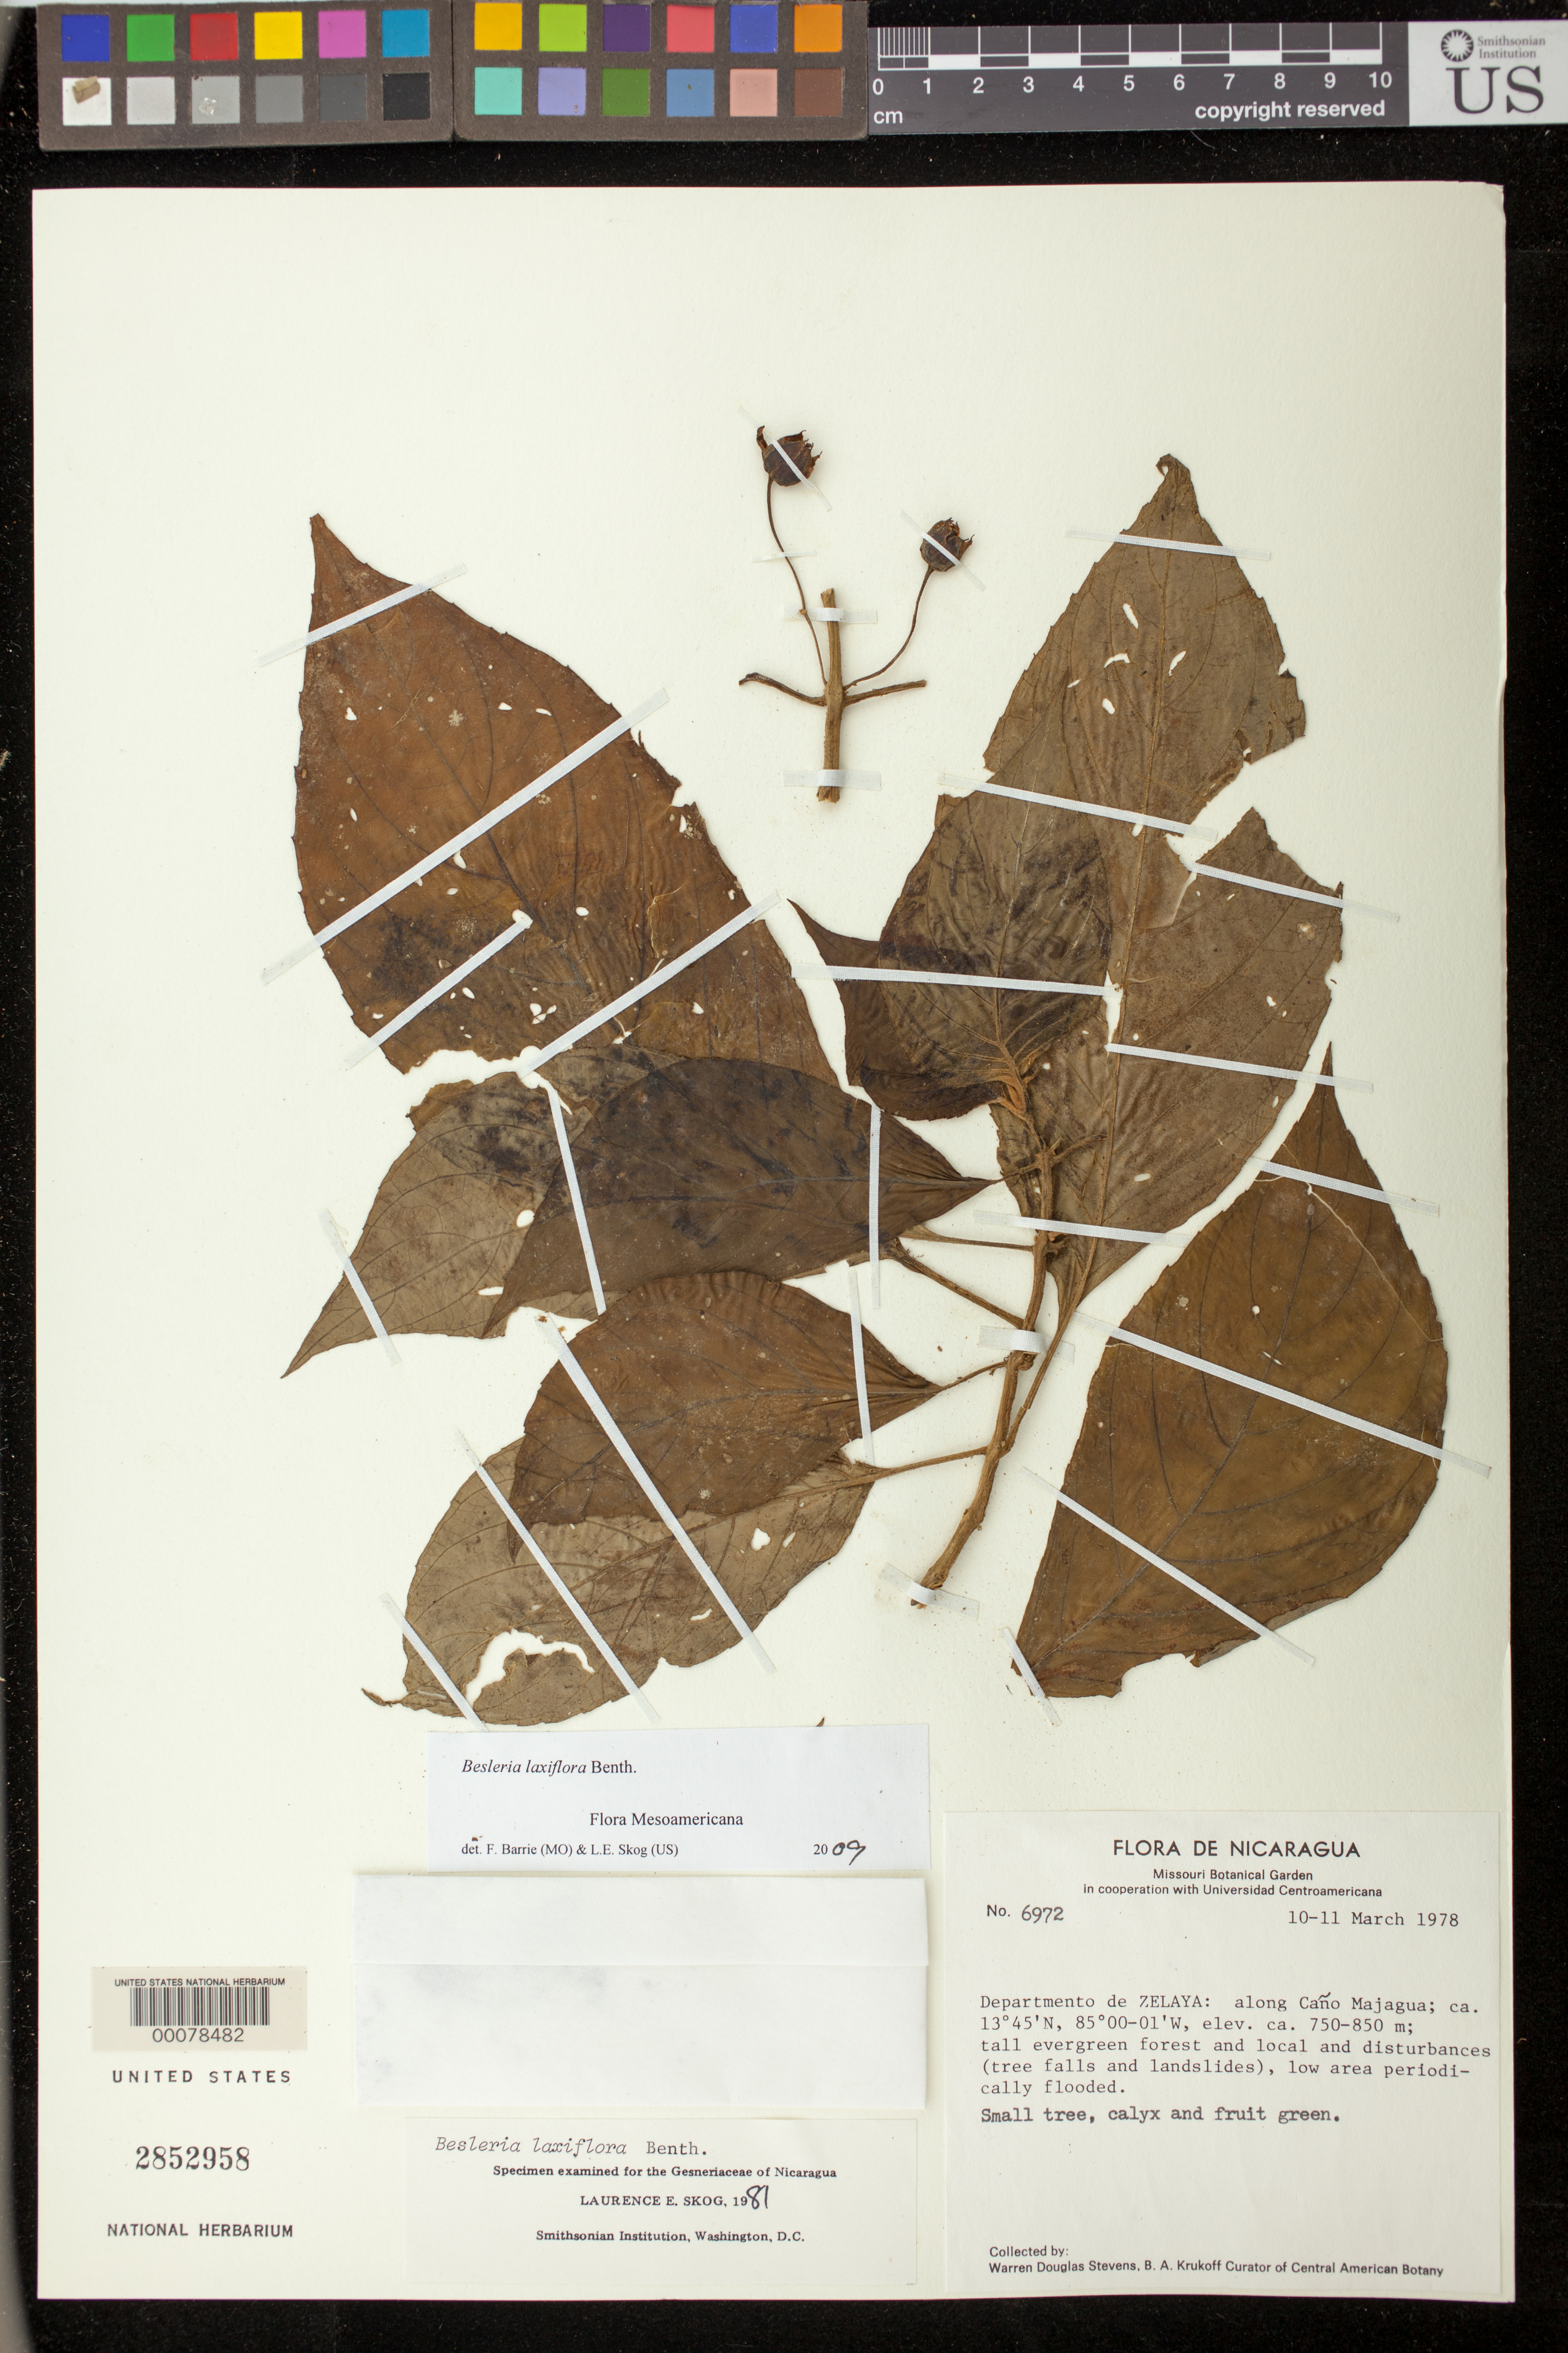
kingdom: Plantae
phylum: Tracheophyta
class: Magnoliopsida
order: Lamiales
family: Gesneriaceae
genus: Besleria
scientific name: Besleria laxiflora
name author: Benth.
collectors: W. D. Stevens & B. A. Krukoff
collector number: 6972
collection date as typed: Mar 1978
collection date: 1978-03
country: Nicaragua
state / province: Atlántico Norte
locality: Along Cano Majagua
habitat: Tall evergreen forest, low area periodically flooded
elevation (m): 750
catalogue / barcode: US 2852958